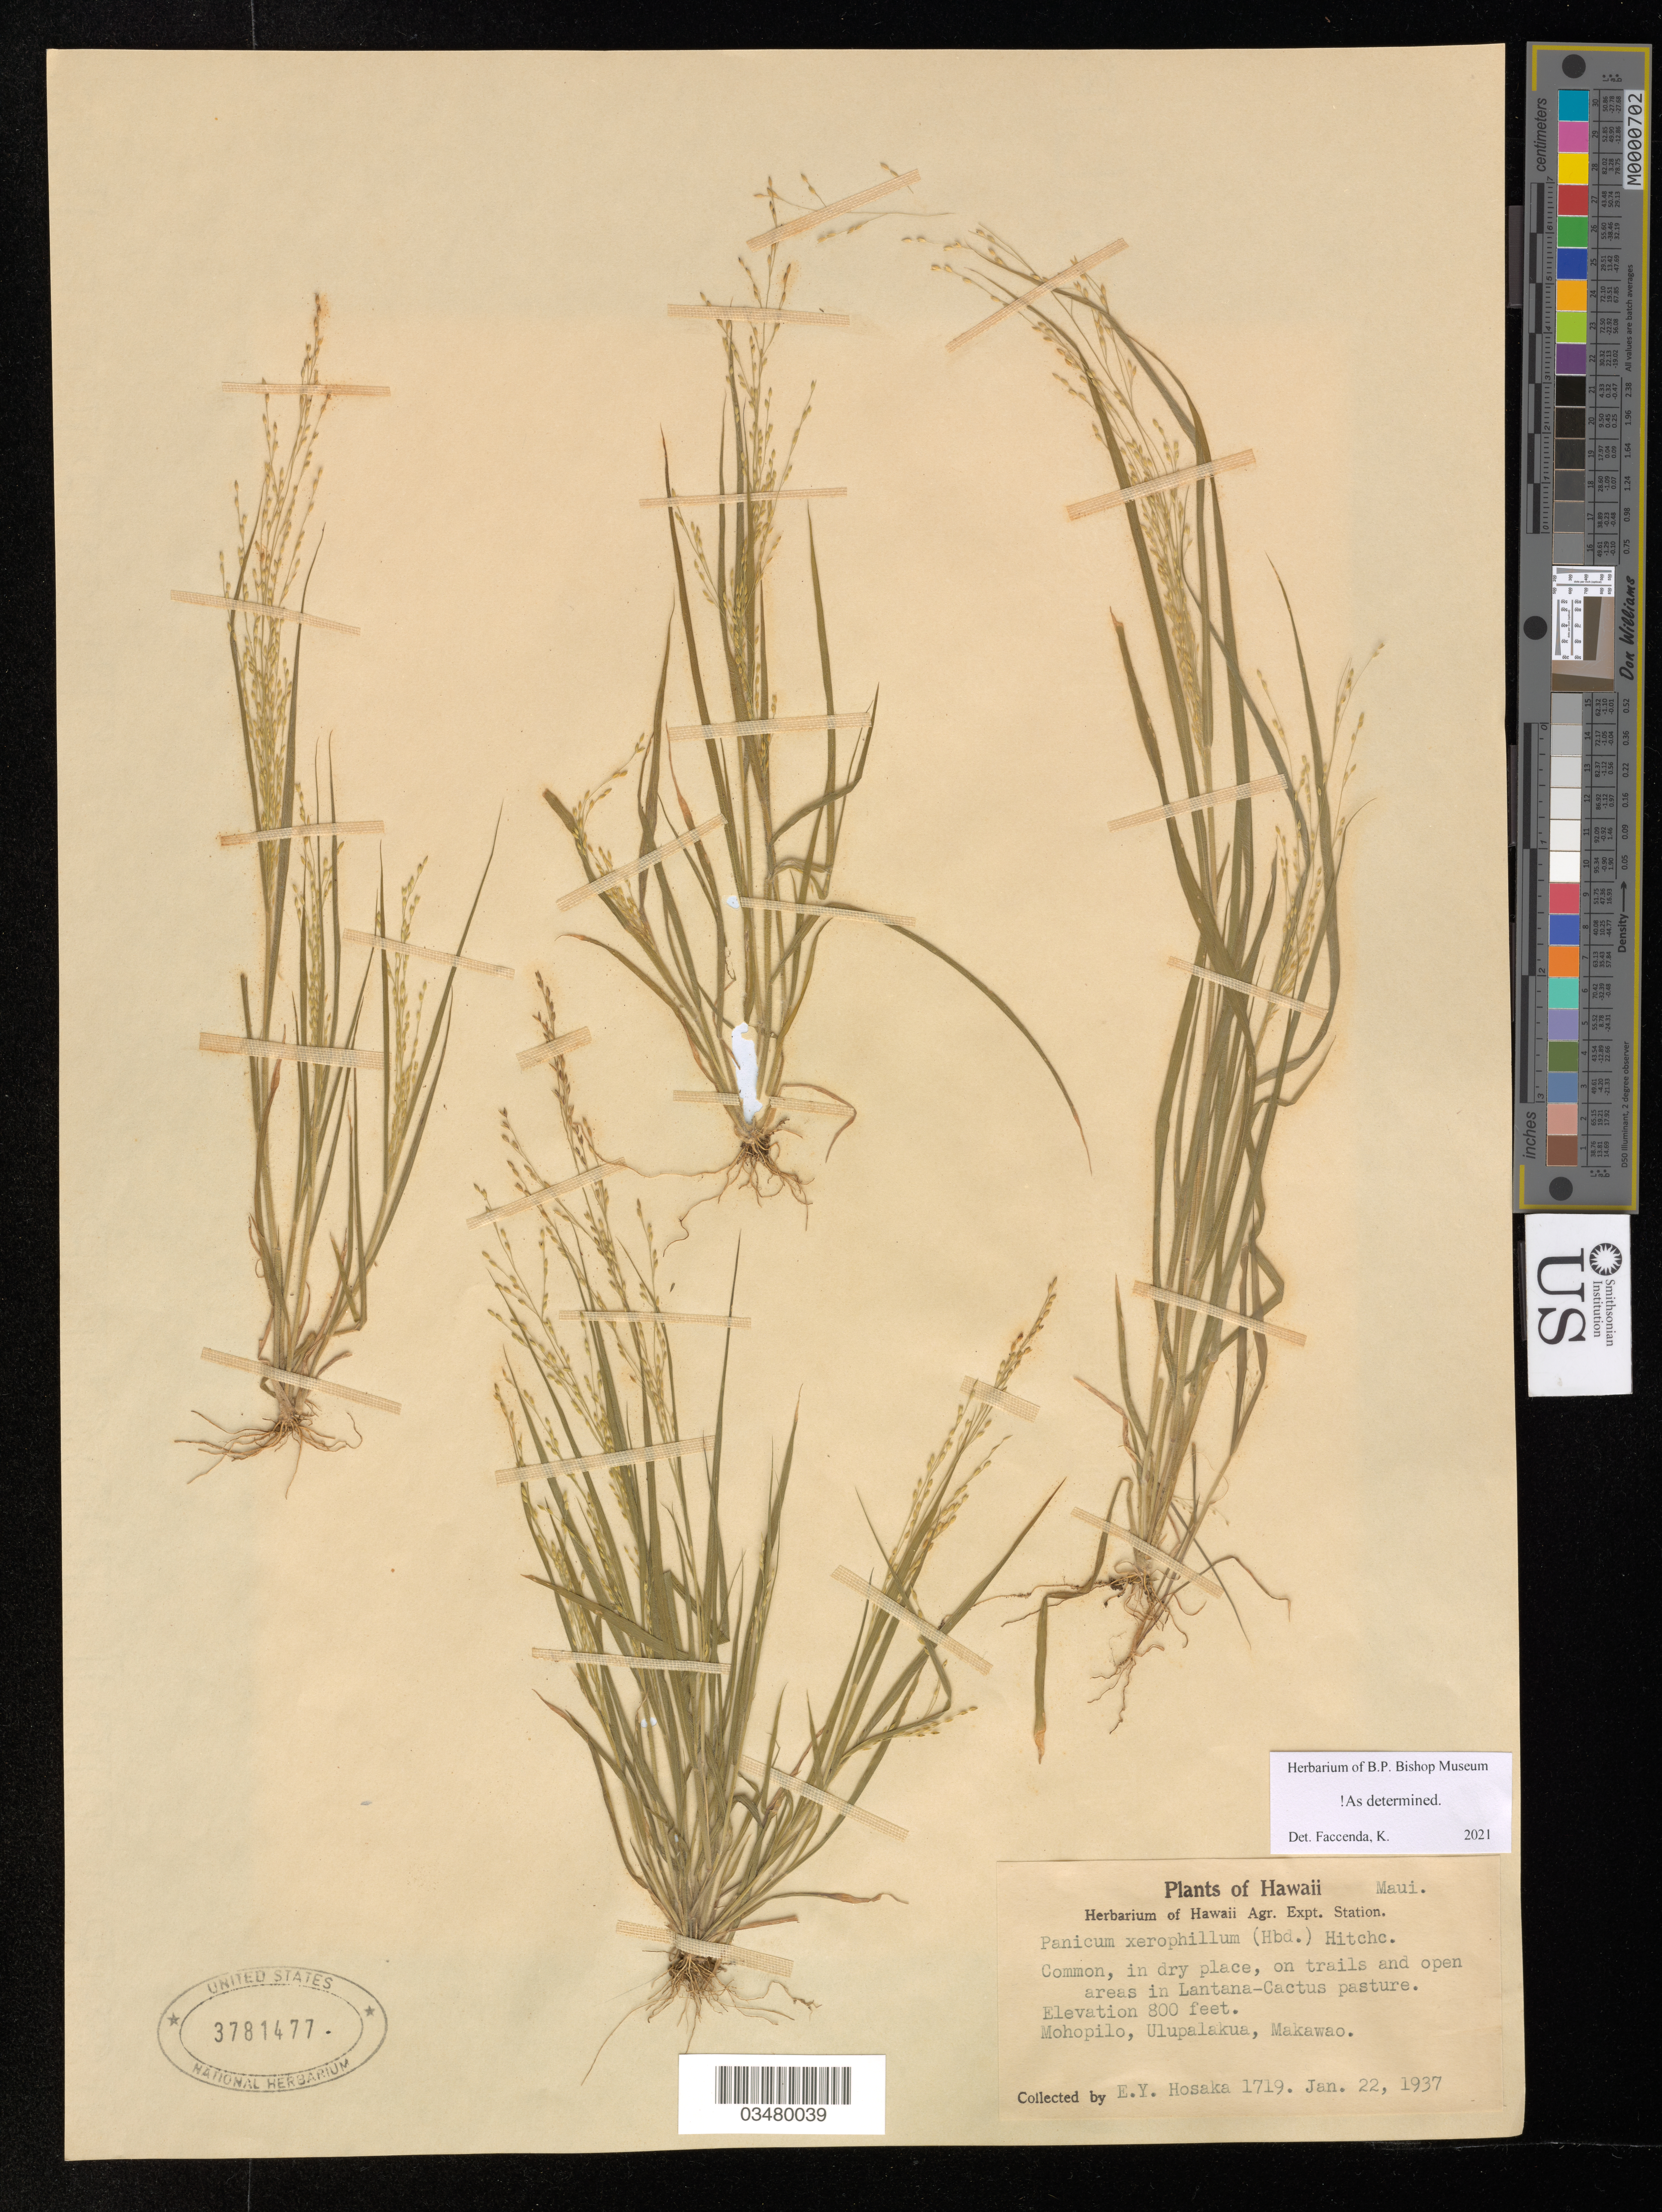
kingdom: Plantae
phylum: Tracheophyta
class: Liliopsida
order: Poales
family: Poaceae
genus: Panicum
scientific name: Panicum xerophilum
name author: (Hillebr.) Hitchc.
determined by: Faccenda, K.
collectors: E. Y. Hosaka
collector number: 1719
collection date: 1937-01-22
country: United States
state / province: Hawaii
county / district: Maui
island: Maui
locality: Mohopilo, Ulupalakua, Makawao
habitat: On trails and open areas in pasture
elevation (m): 244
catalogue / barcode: US 3781477